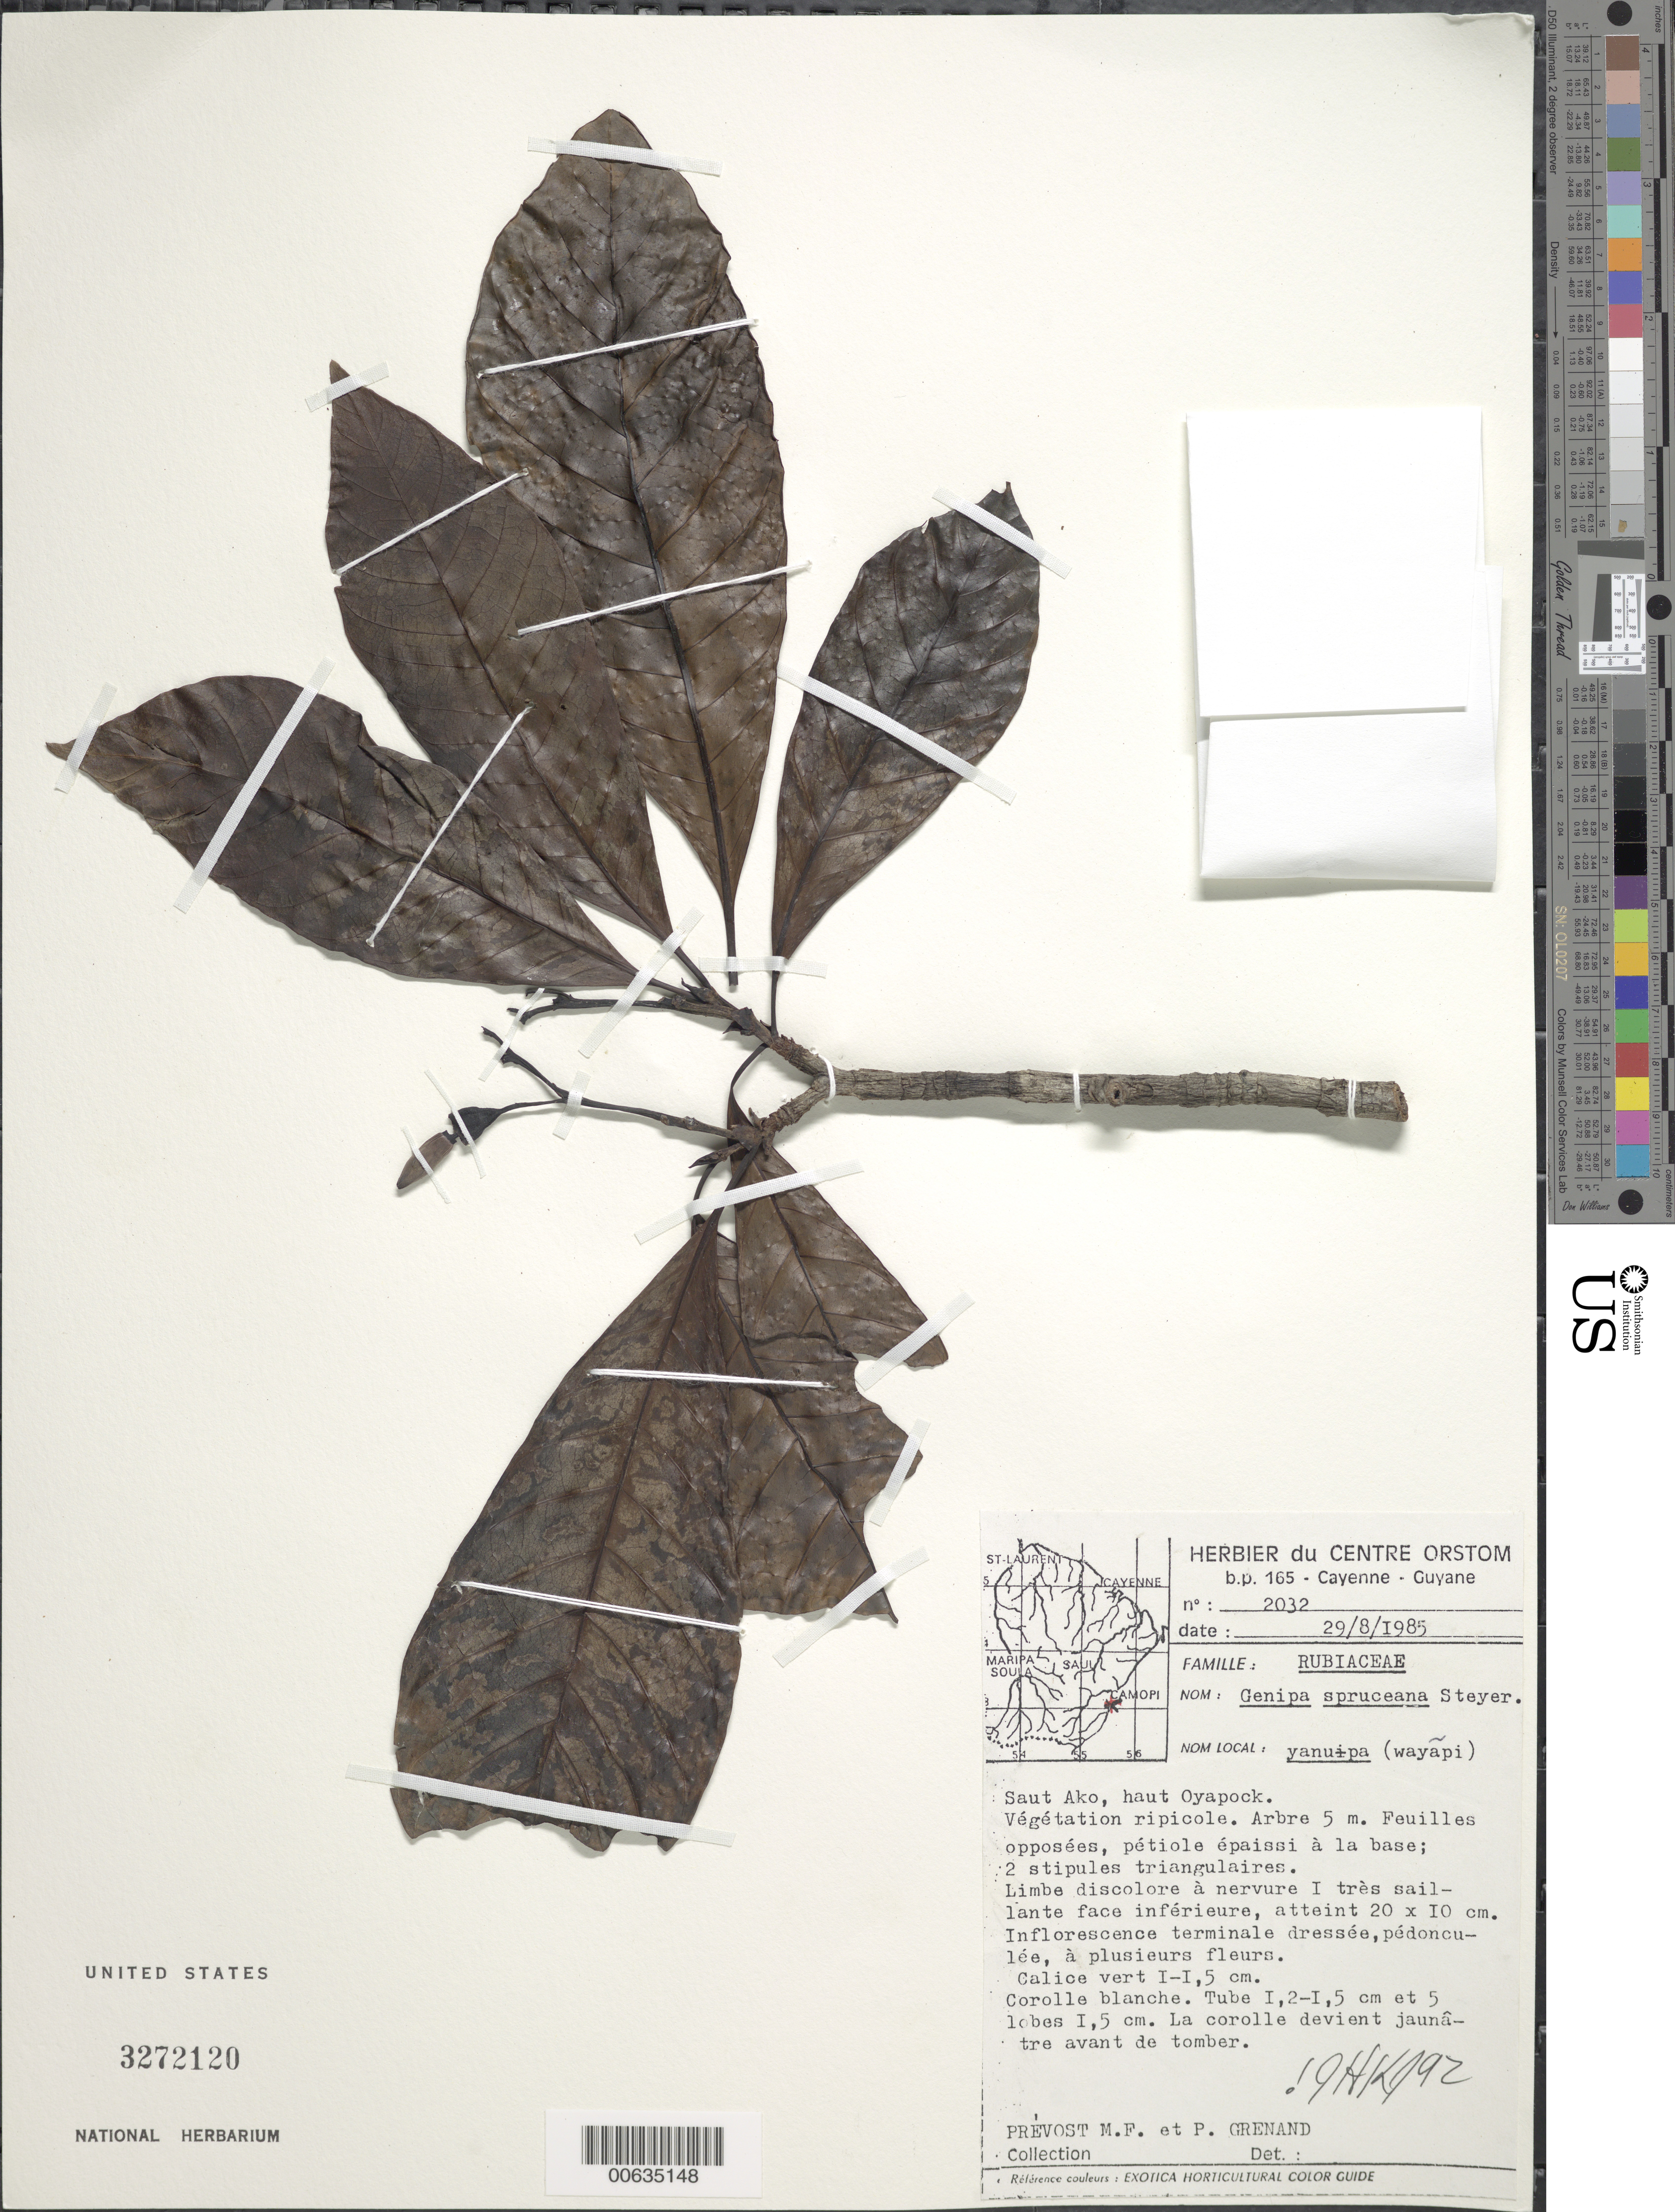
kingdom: Plantae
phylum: Tracheophyta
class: Magnoliopsida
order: Gentianales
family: Rubiaceae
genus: Genipa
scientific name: Genipa spruceana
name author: Steyerm.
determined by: Kirkbride, J. H.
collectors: M.-F. Prévost & P. Grenand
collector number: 2032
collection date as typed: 29-Aug-85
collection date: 1985-08-29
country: French Guiana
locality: Saut Ako, haut Oyapock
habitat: Vegetation ripicole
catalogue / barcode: US 3272120